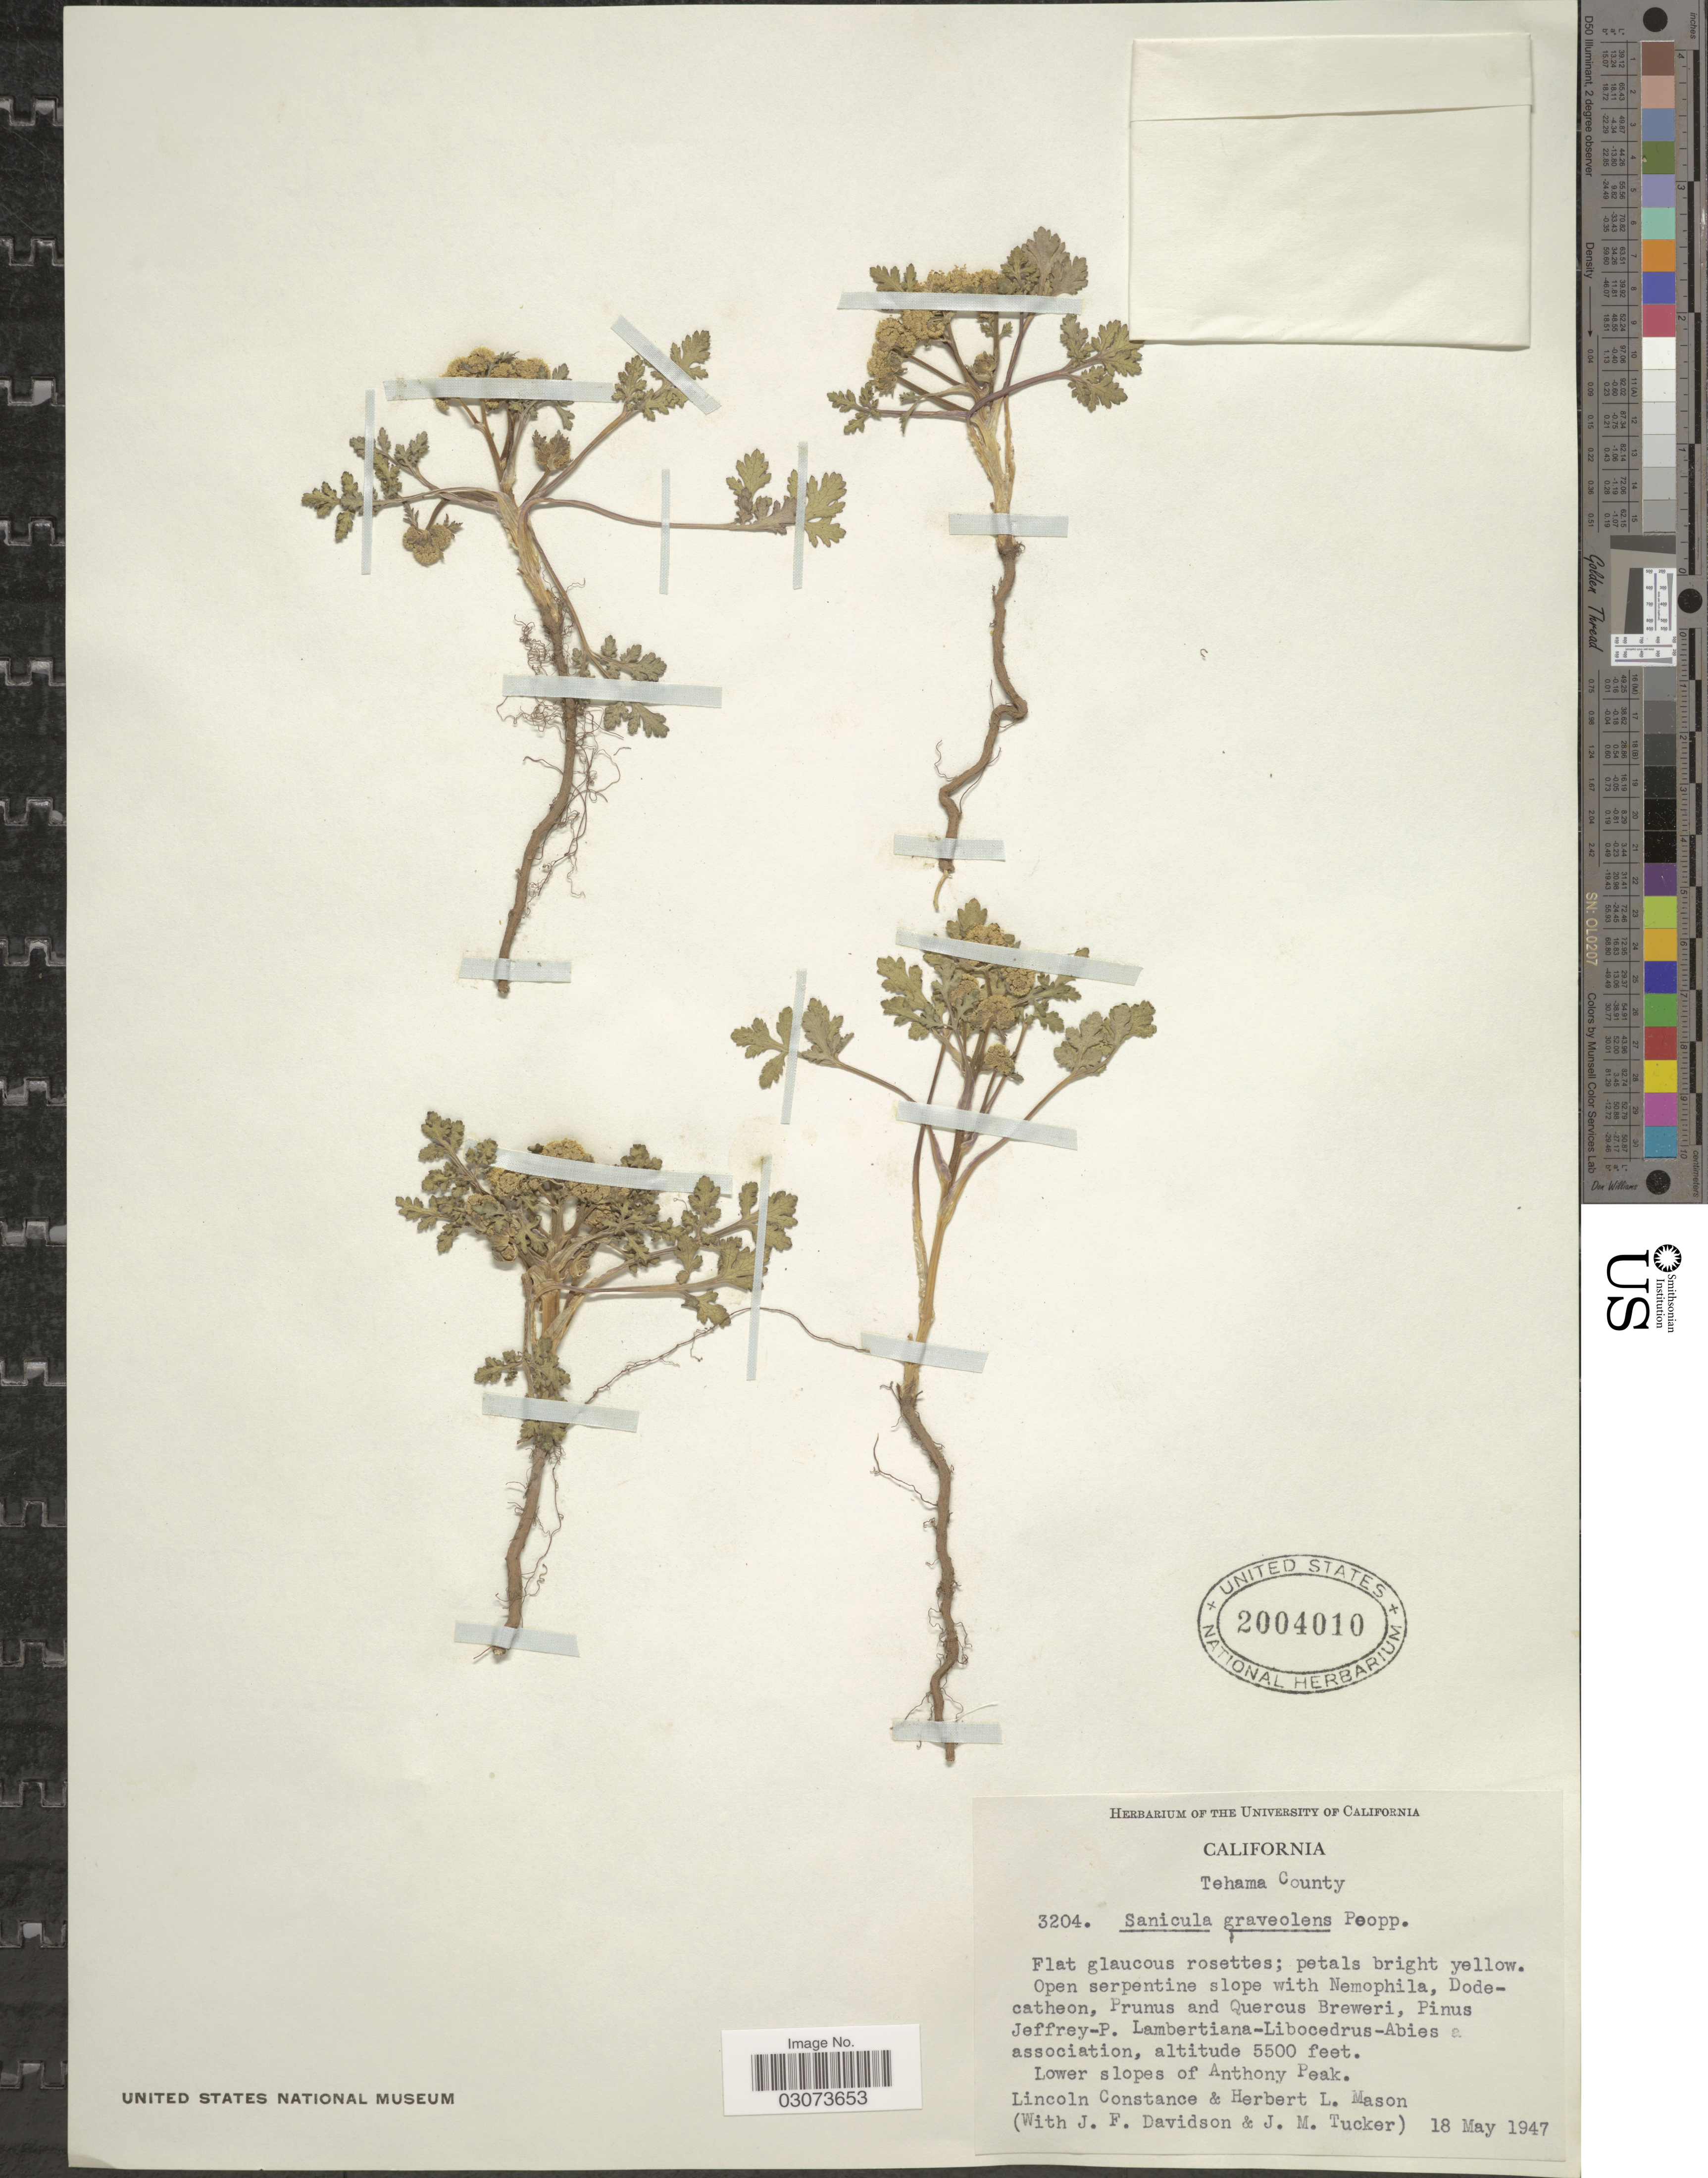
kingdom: Plantae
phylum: Tracheophyta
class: Magnoliopsida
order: Apiales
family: Apiaceae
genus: Sanicula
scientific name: Sanicula graveolens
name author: Poepp. ex DC.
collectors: L. Constance, H. L. Mason, J. F. Davidson & J. M. Tucker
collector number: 3204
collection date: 1947-05-18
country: United States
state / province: California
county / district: Tehama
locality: Tehama County. Lower slopes of Anthony Peak.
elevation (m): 1676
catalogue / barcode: US 2004010